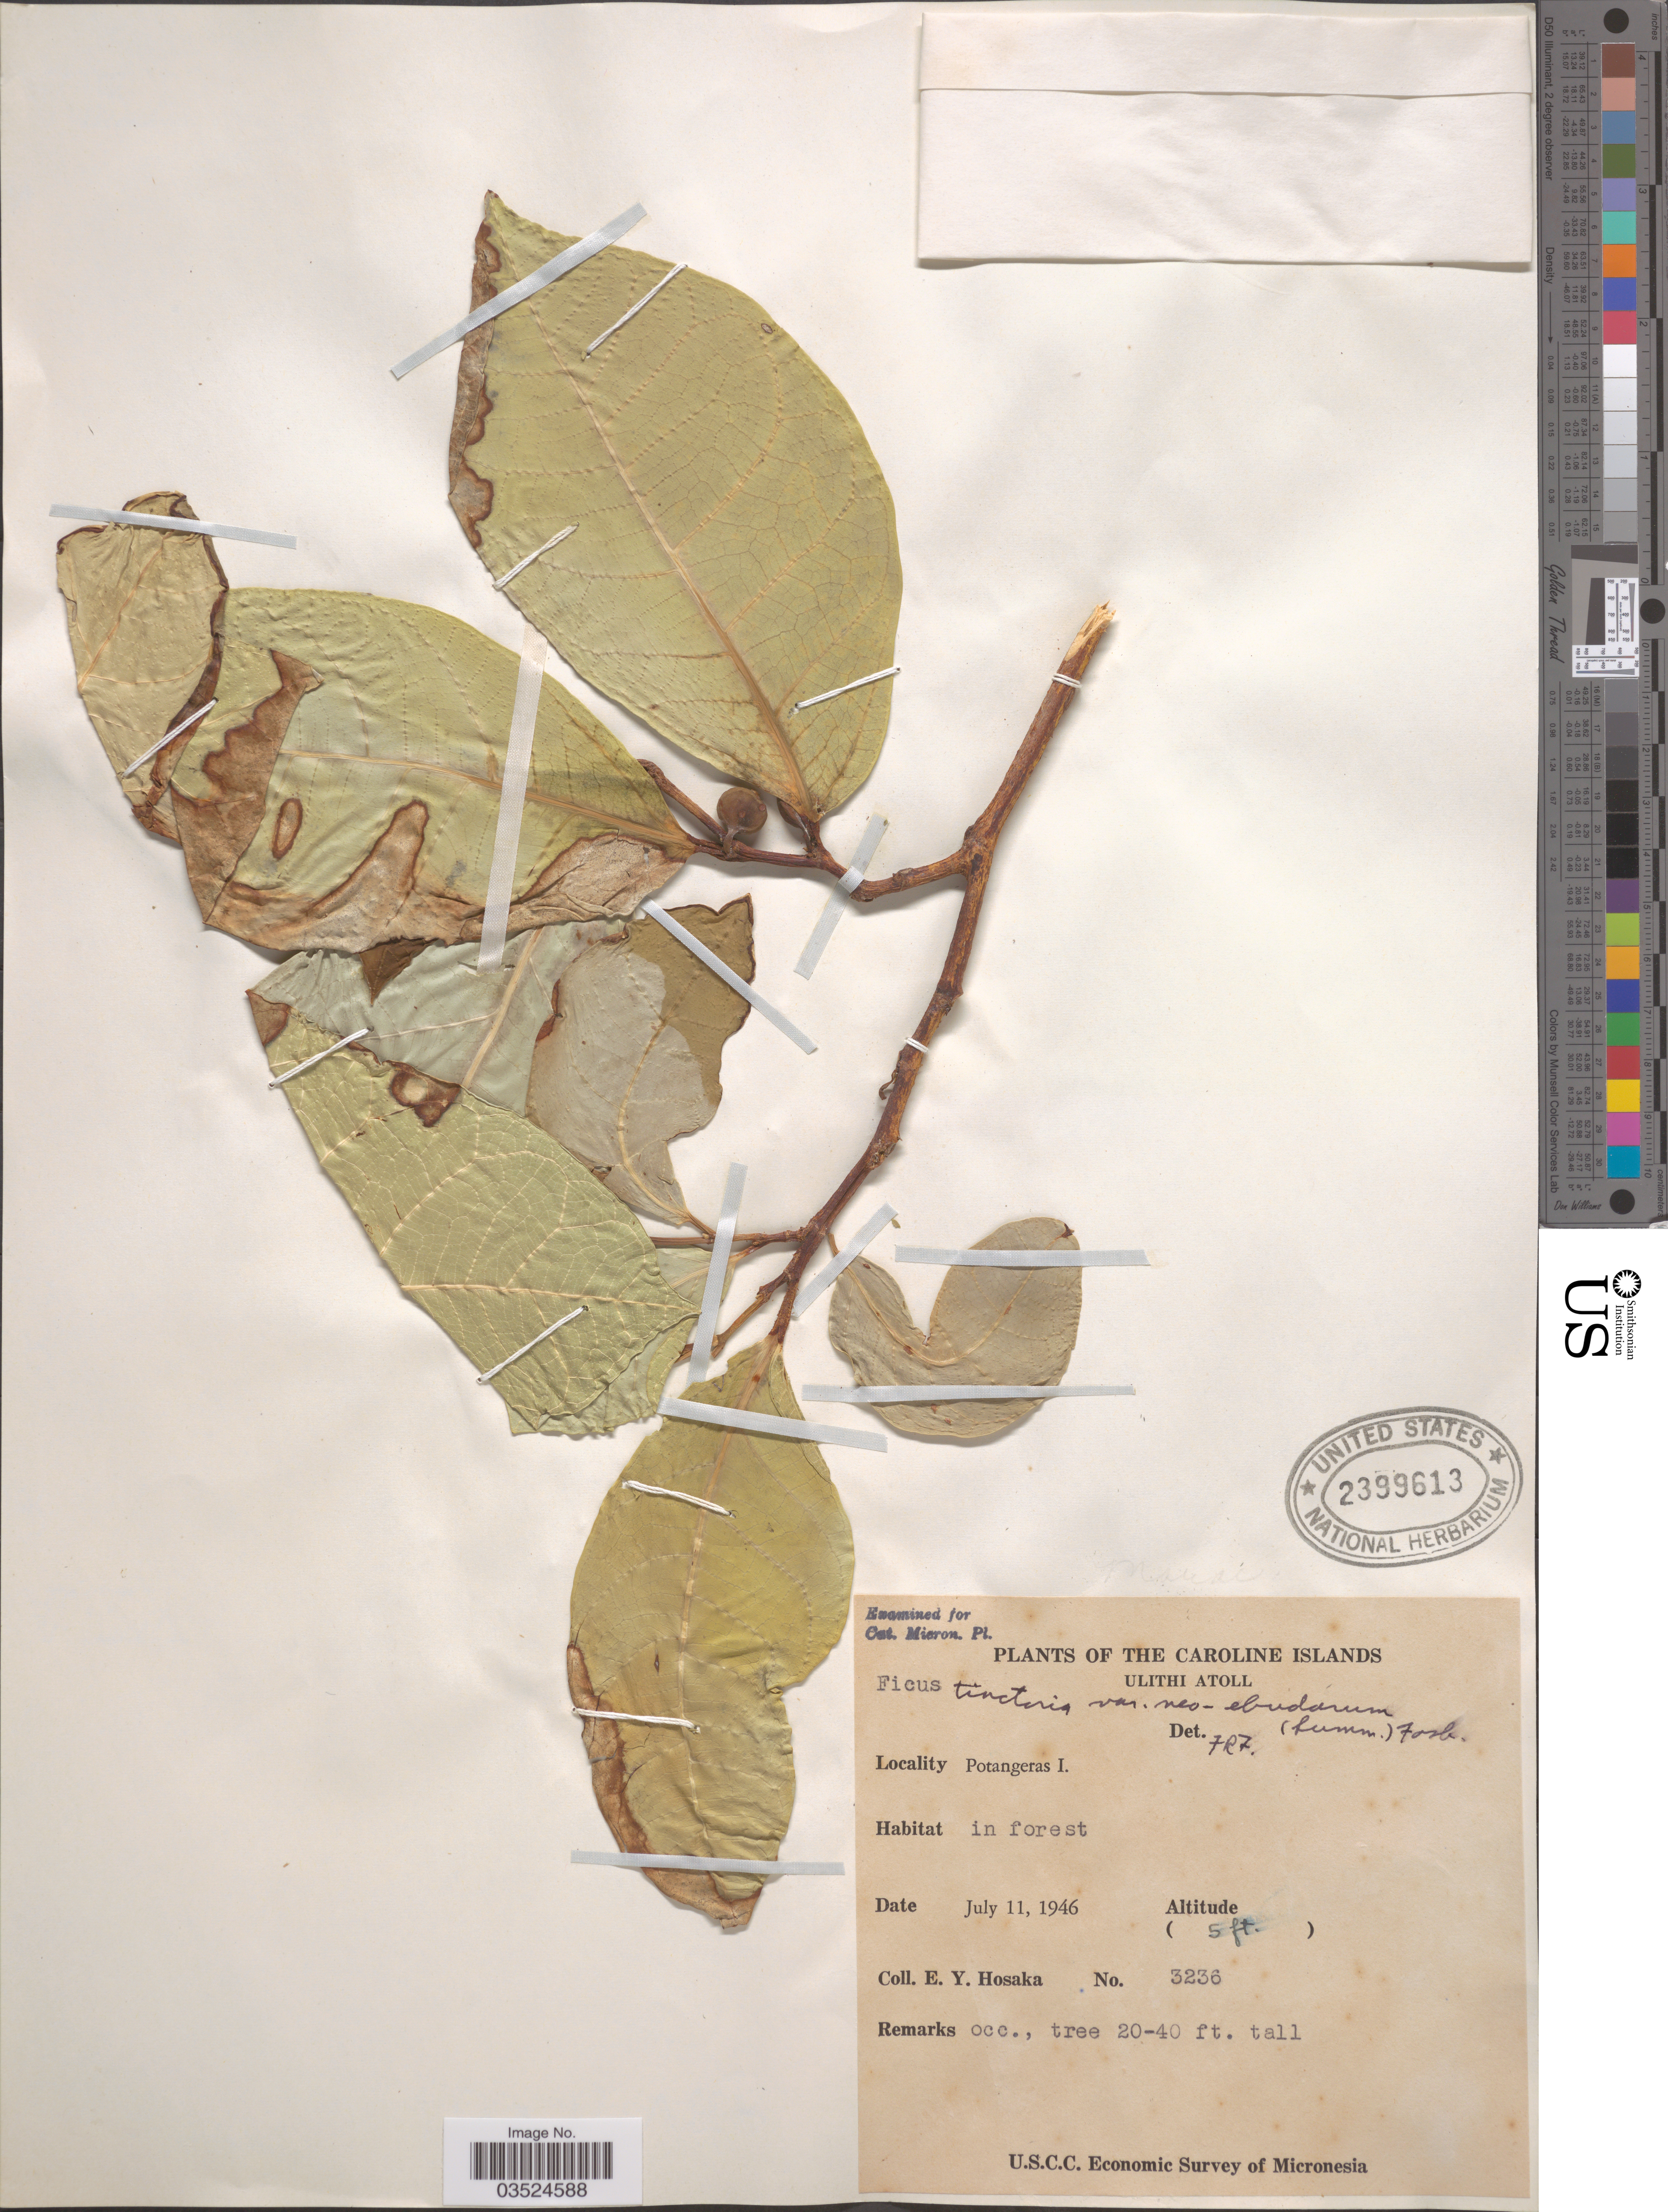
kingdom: Plantae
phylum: Tracheophyta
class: Magnoliopsida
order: Rosales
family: Moraceae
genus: Ficus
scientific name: Ficus tinctoria var. neoebudarum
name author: (Summerh.) Fosberg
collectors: E. Y. Hosaka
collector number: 3236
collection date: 1946-07-11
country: Micronesia, Federated States of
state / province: Yap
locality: The Caroline Islands. Ulithi Atoll. Potangeras I.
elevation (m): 2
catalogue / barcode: US 2399613